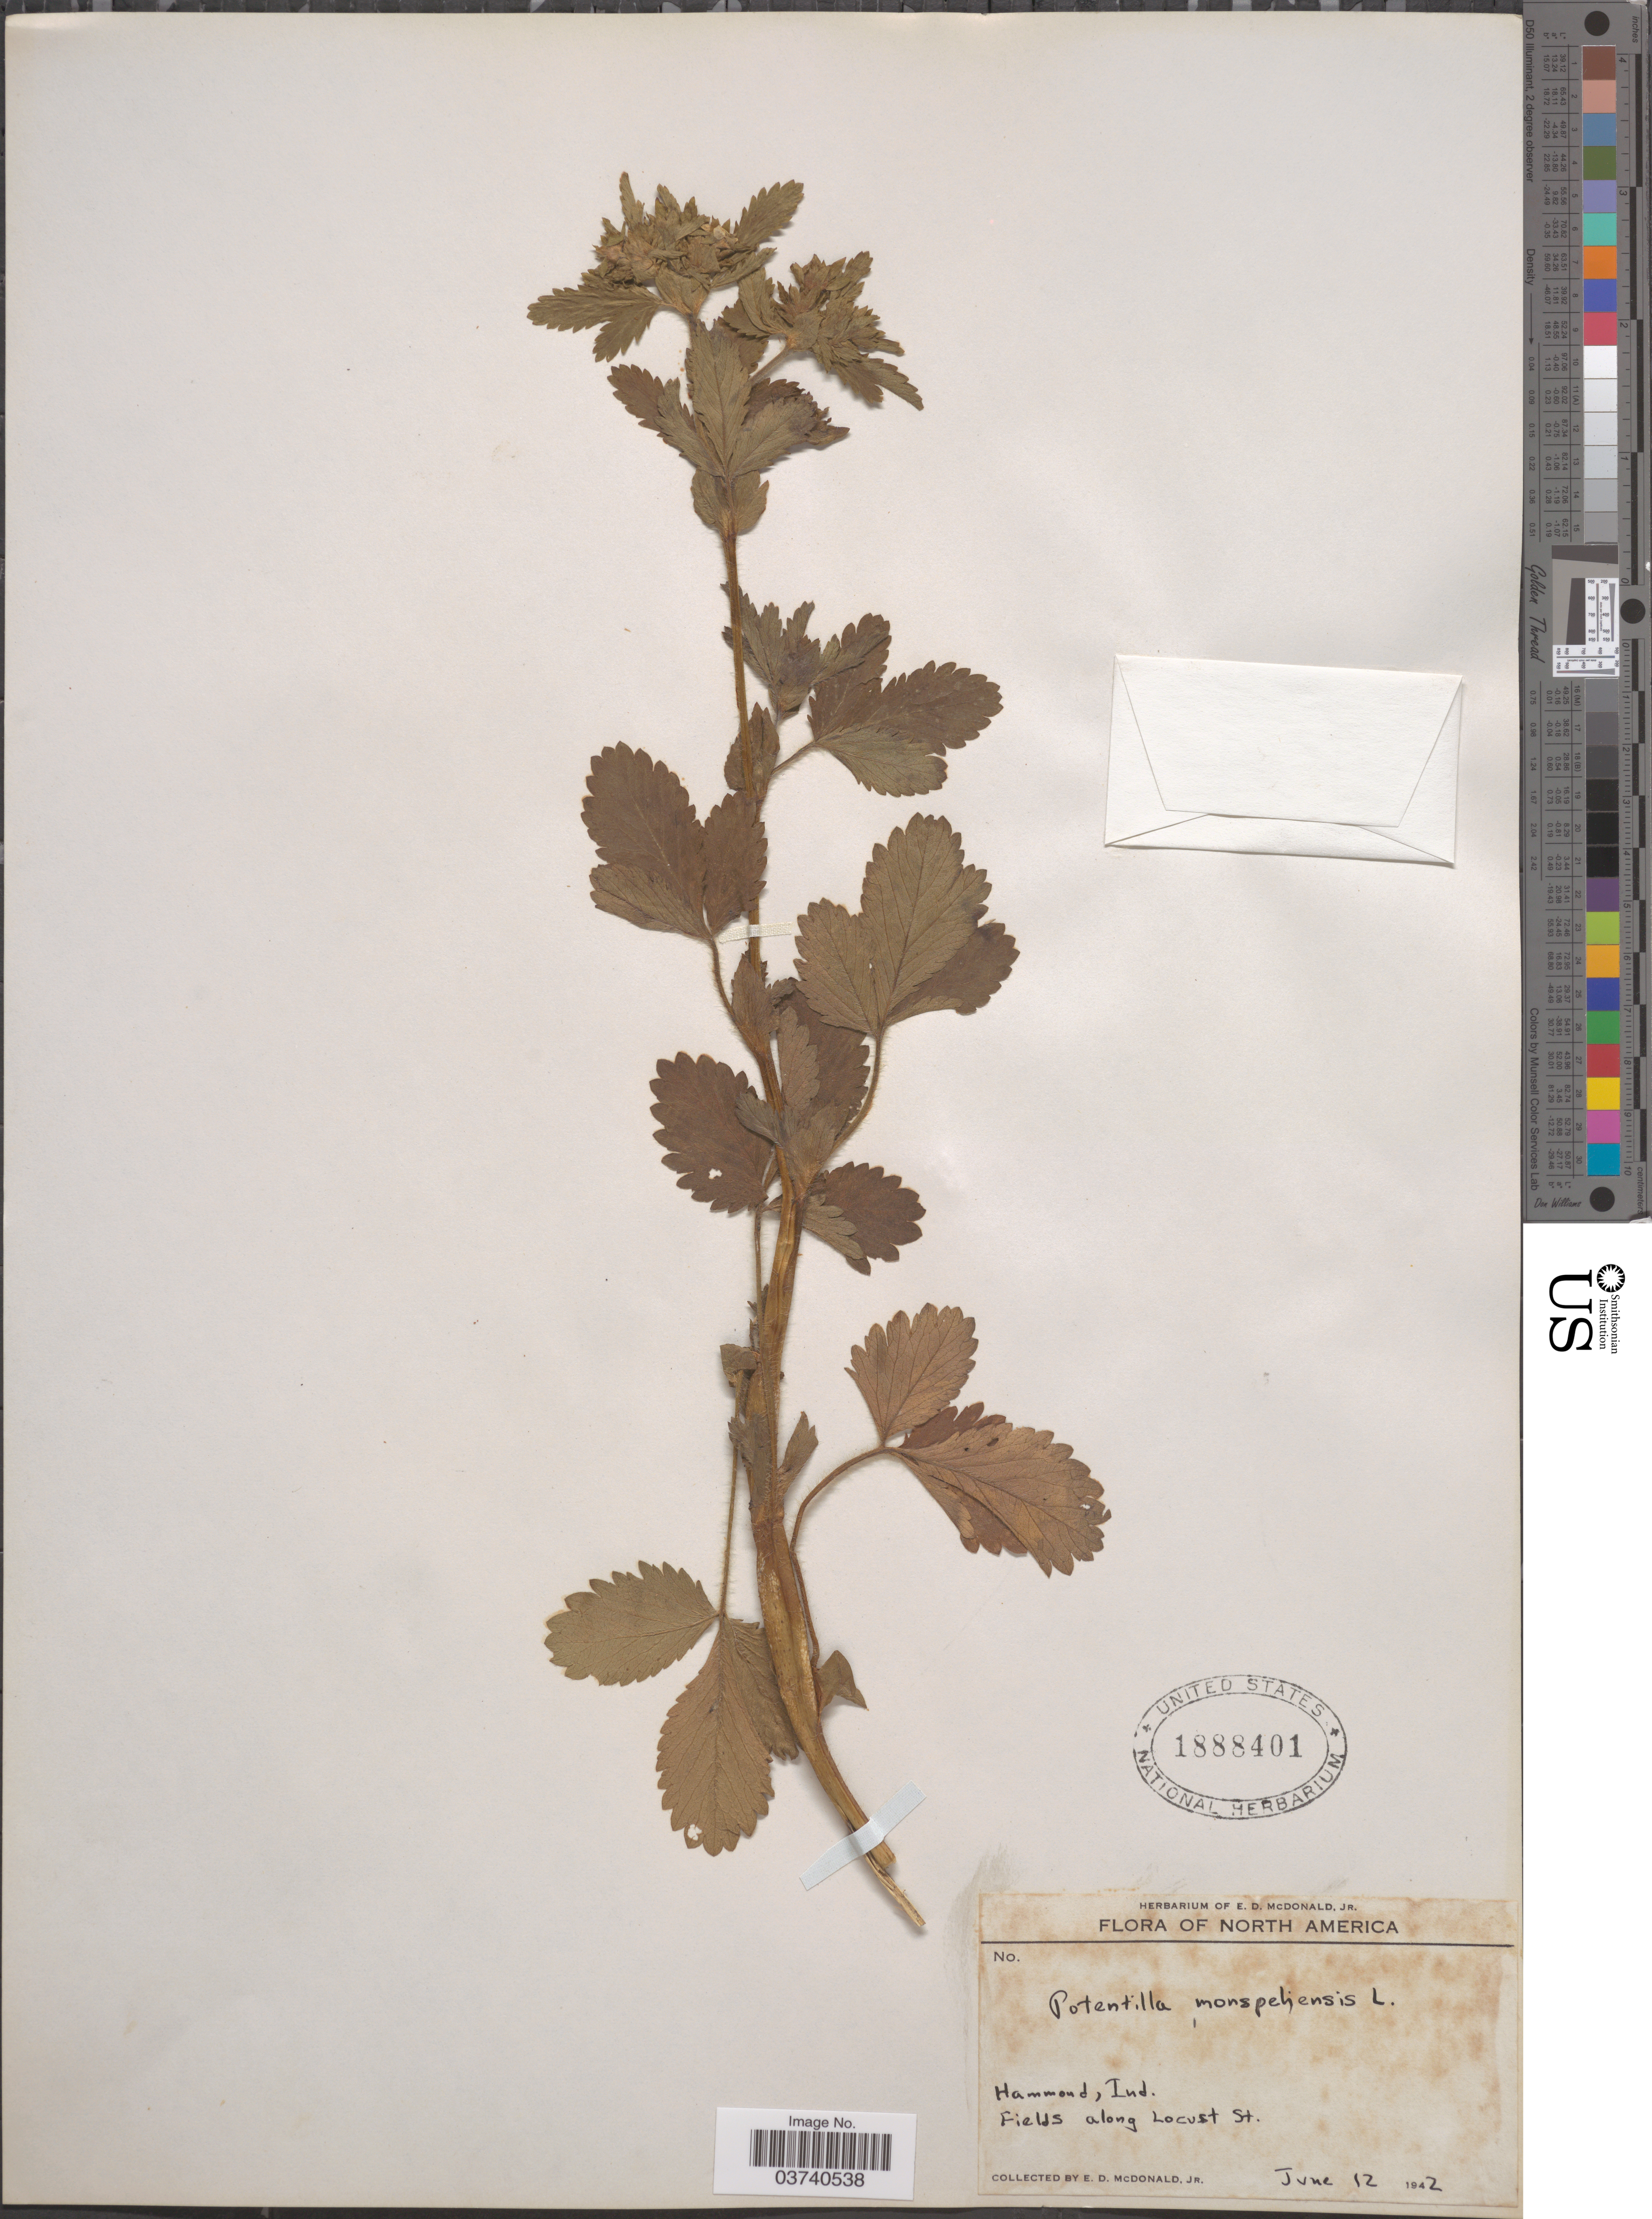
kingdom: Plantae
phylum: Tracheophyta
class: Magnoliopsida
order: Rosales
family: Rosaceae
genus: Potentilla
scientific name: Potentilla norvegica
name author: L.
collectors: E. D. McDonald Jr.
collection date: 1942-06-12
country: United States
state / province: Indiana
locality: Hammond. Fields along Locust St.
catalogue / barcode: US 1888401